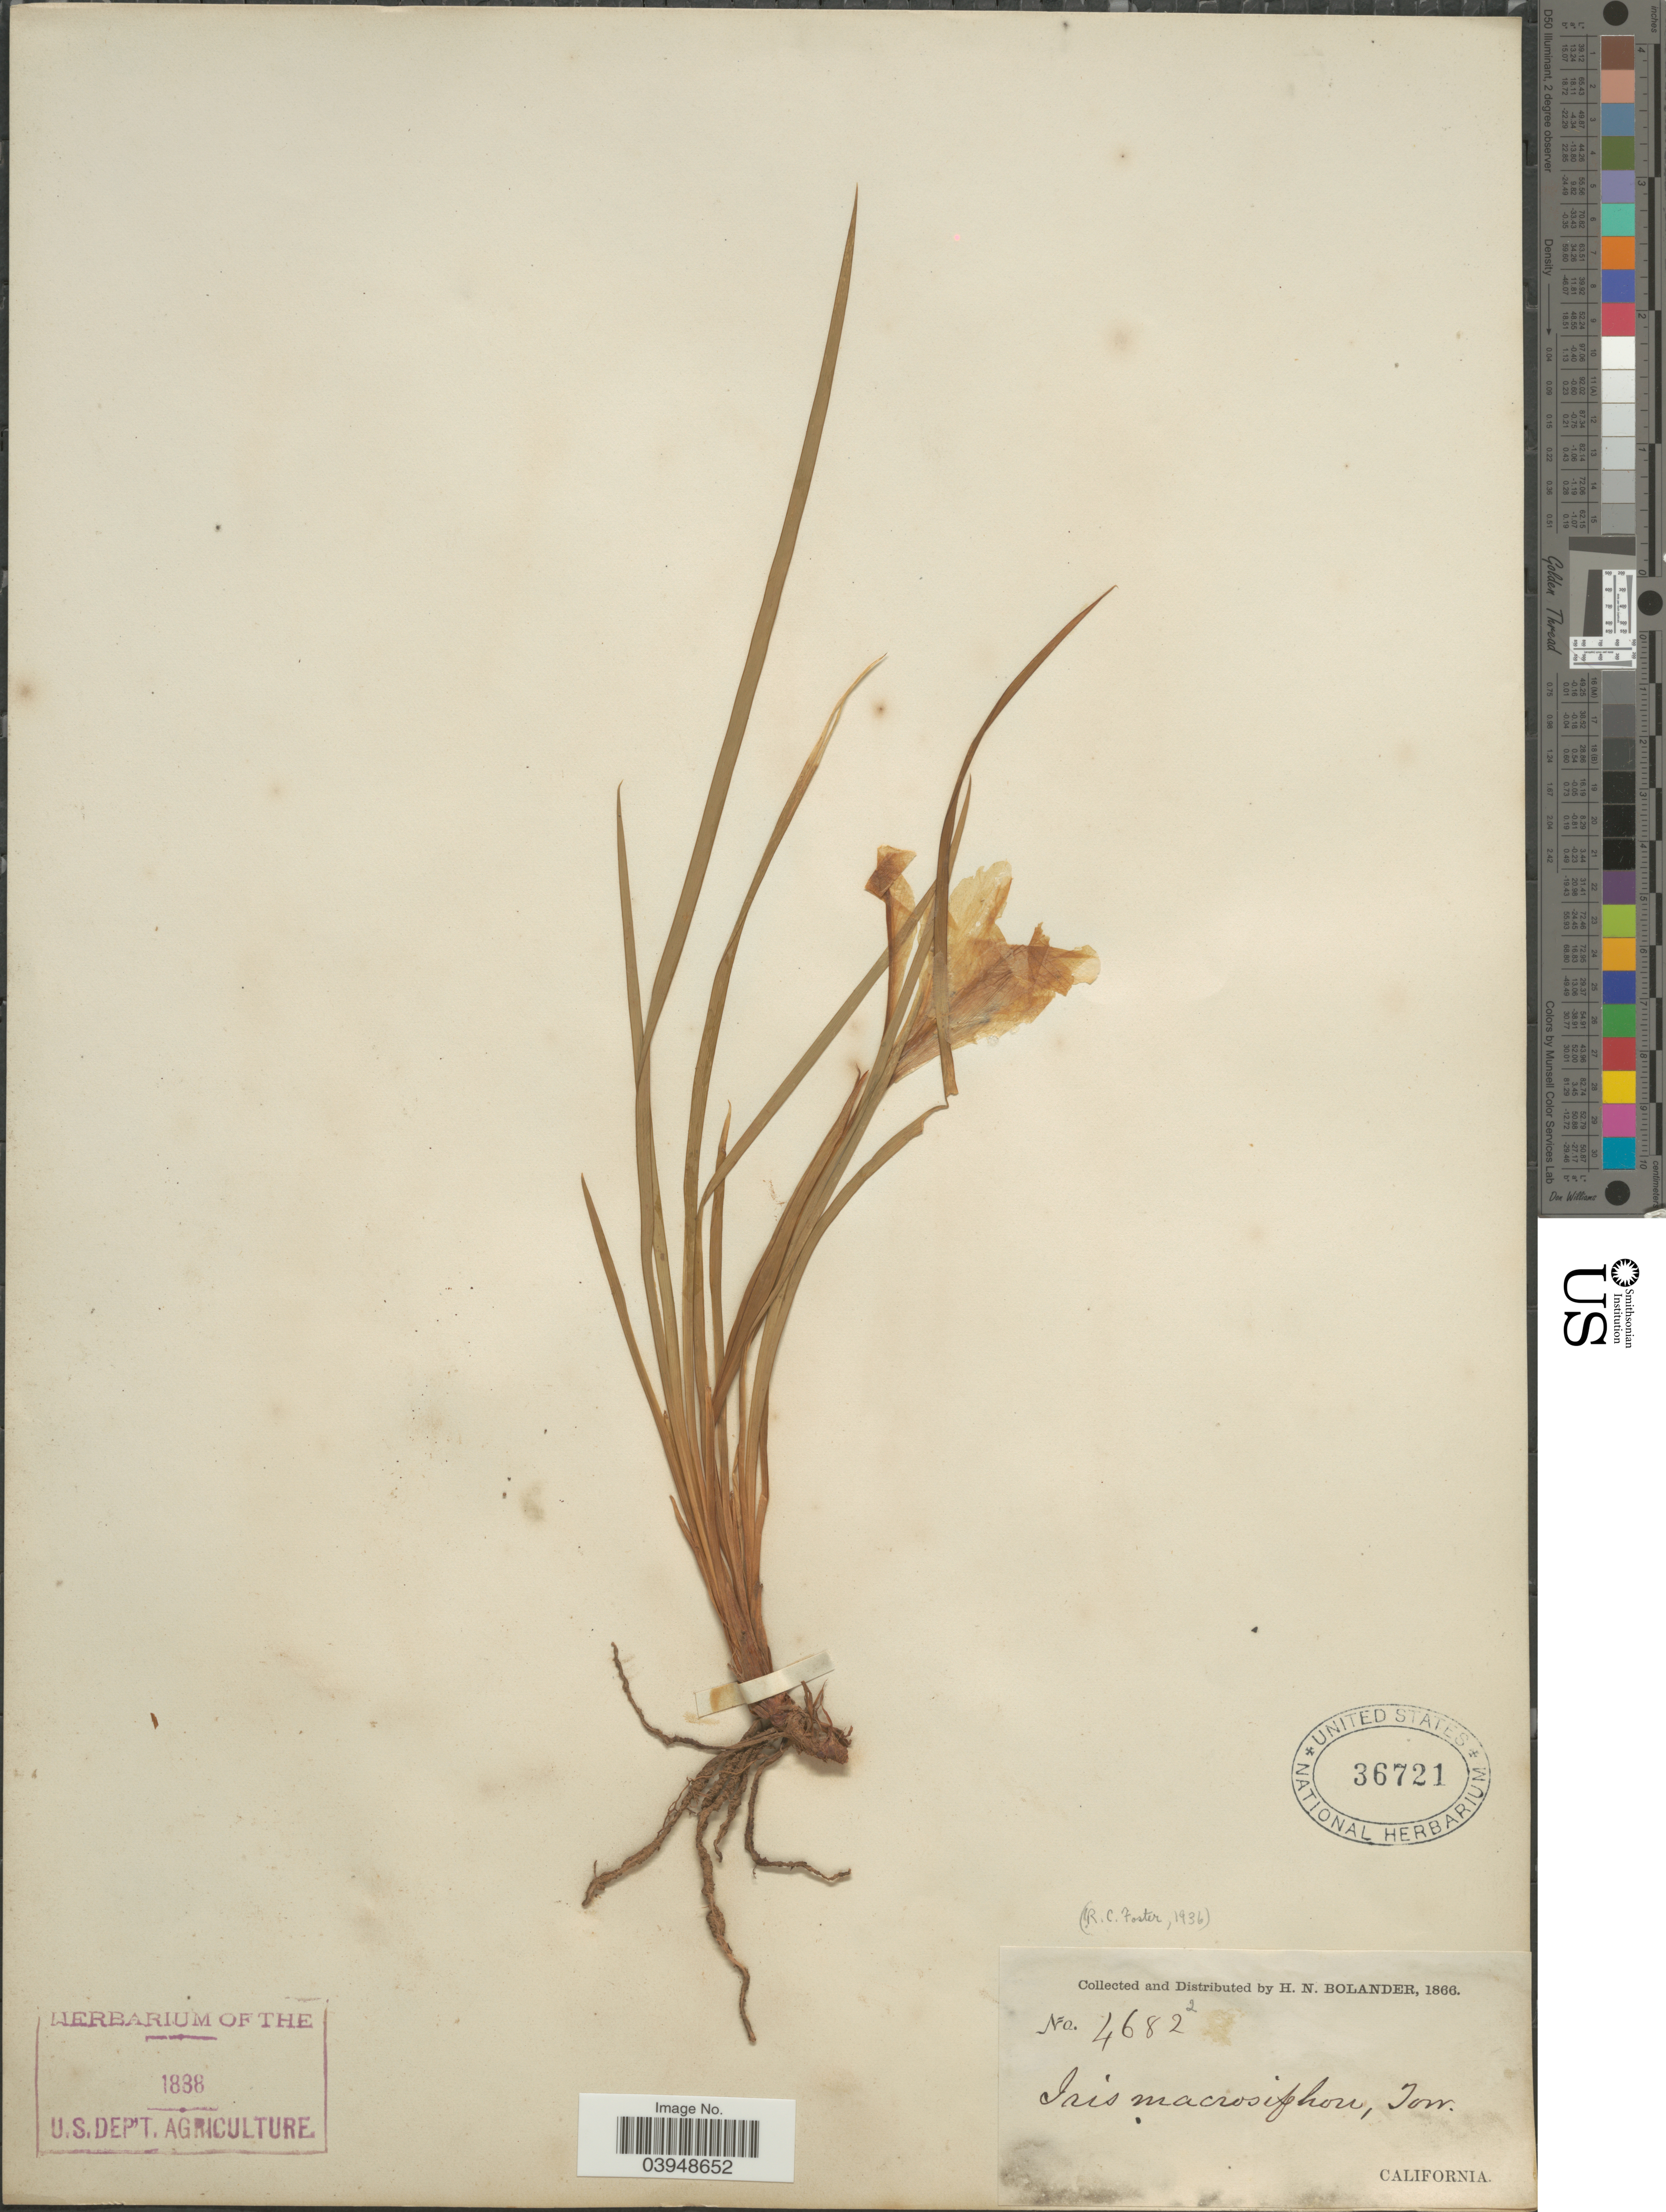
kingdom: Plantae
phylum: Tracheophyta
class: Liliopsida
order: Asparagales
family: Iridaceae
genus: Iris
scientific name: Iris macrosiphon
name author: Torr.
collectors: H. Bolander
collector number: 4682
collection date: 1866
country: United States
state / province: California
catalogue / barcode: US 36721